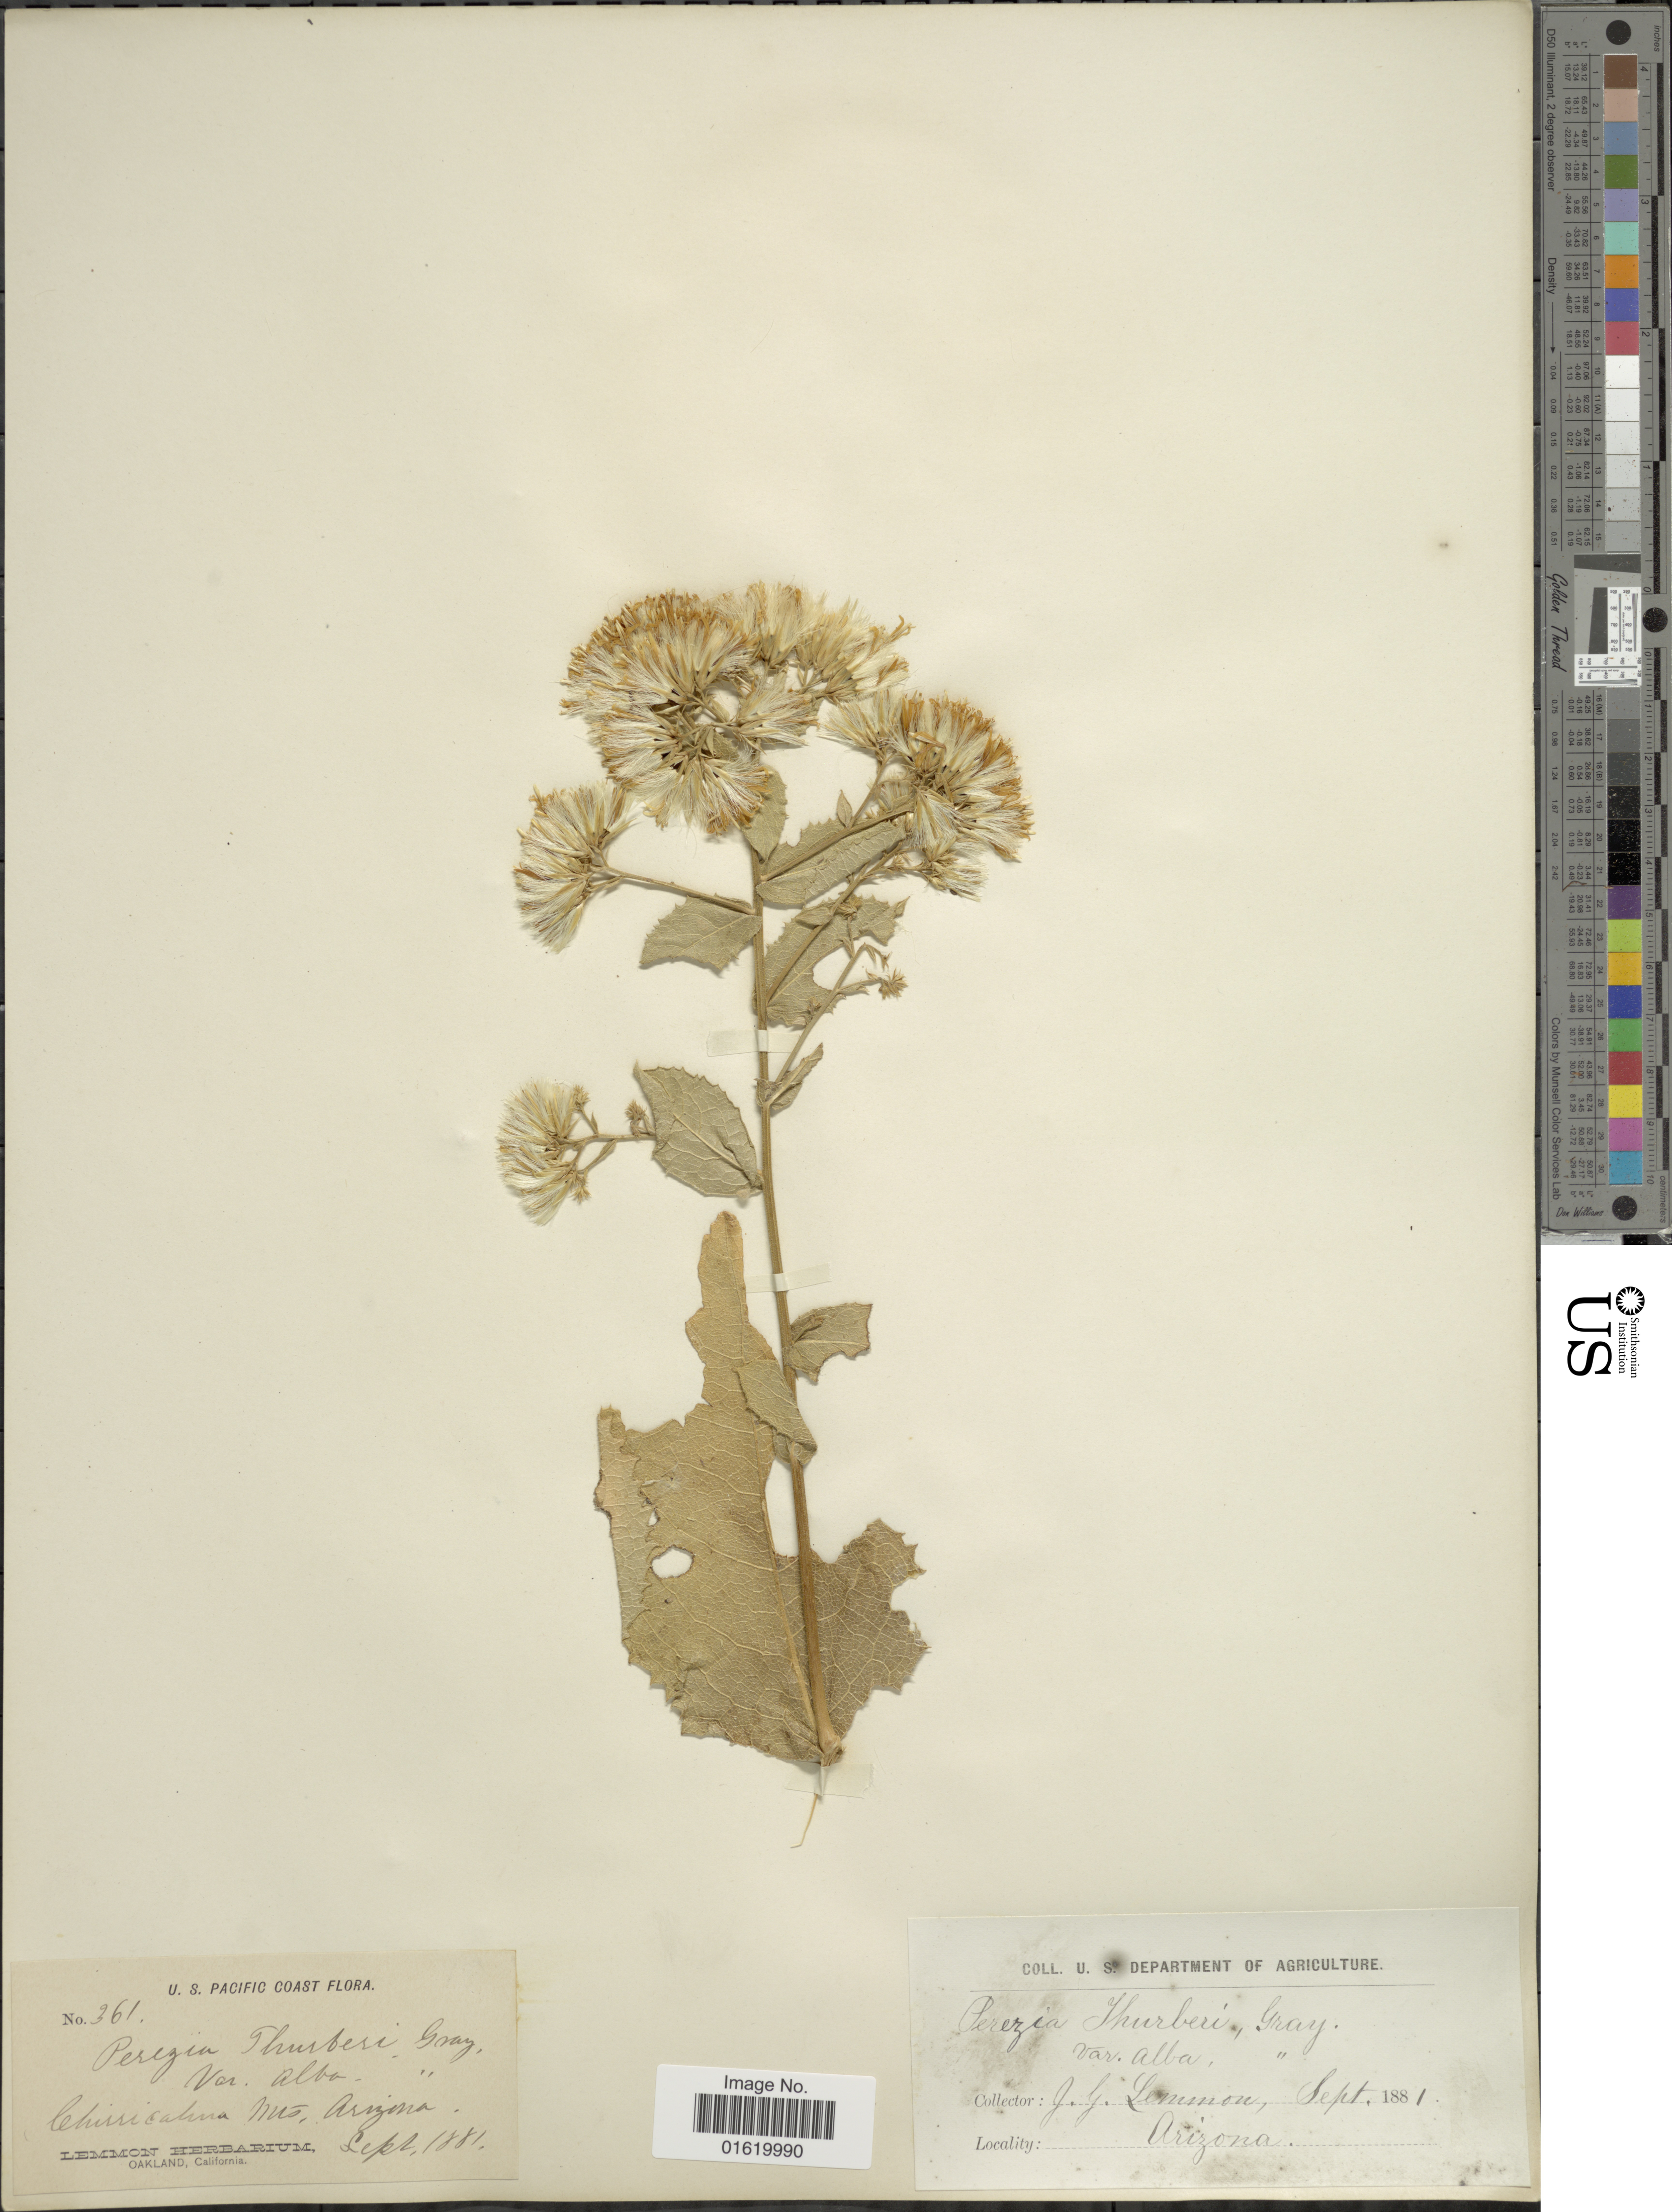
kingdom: Plantae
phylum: Tracheophyta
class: Magnoliopsida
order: Asterales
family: Asteraceae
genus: Acourtia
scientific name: Acourtia mexicana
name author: (Lag. ex D. Don) H. Rob.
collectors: J. Lemmon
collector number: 361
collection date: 1881-09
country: United States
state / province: Arizona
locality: Chiricahua Mts.